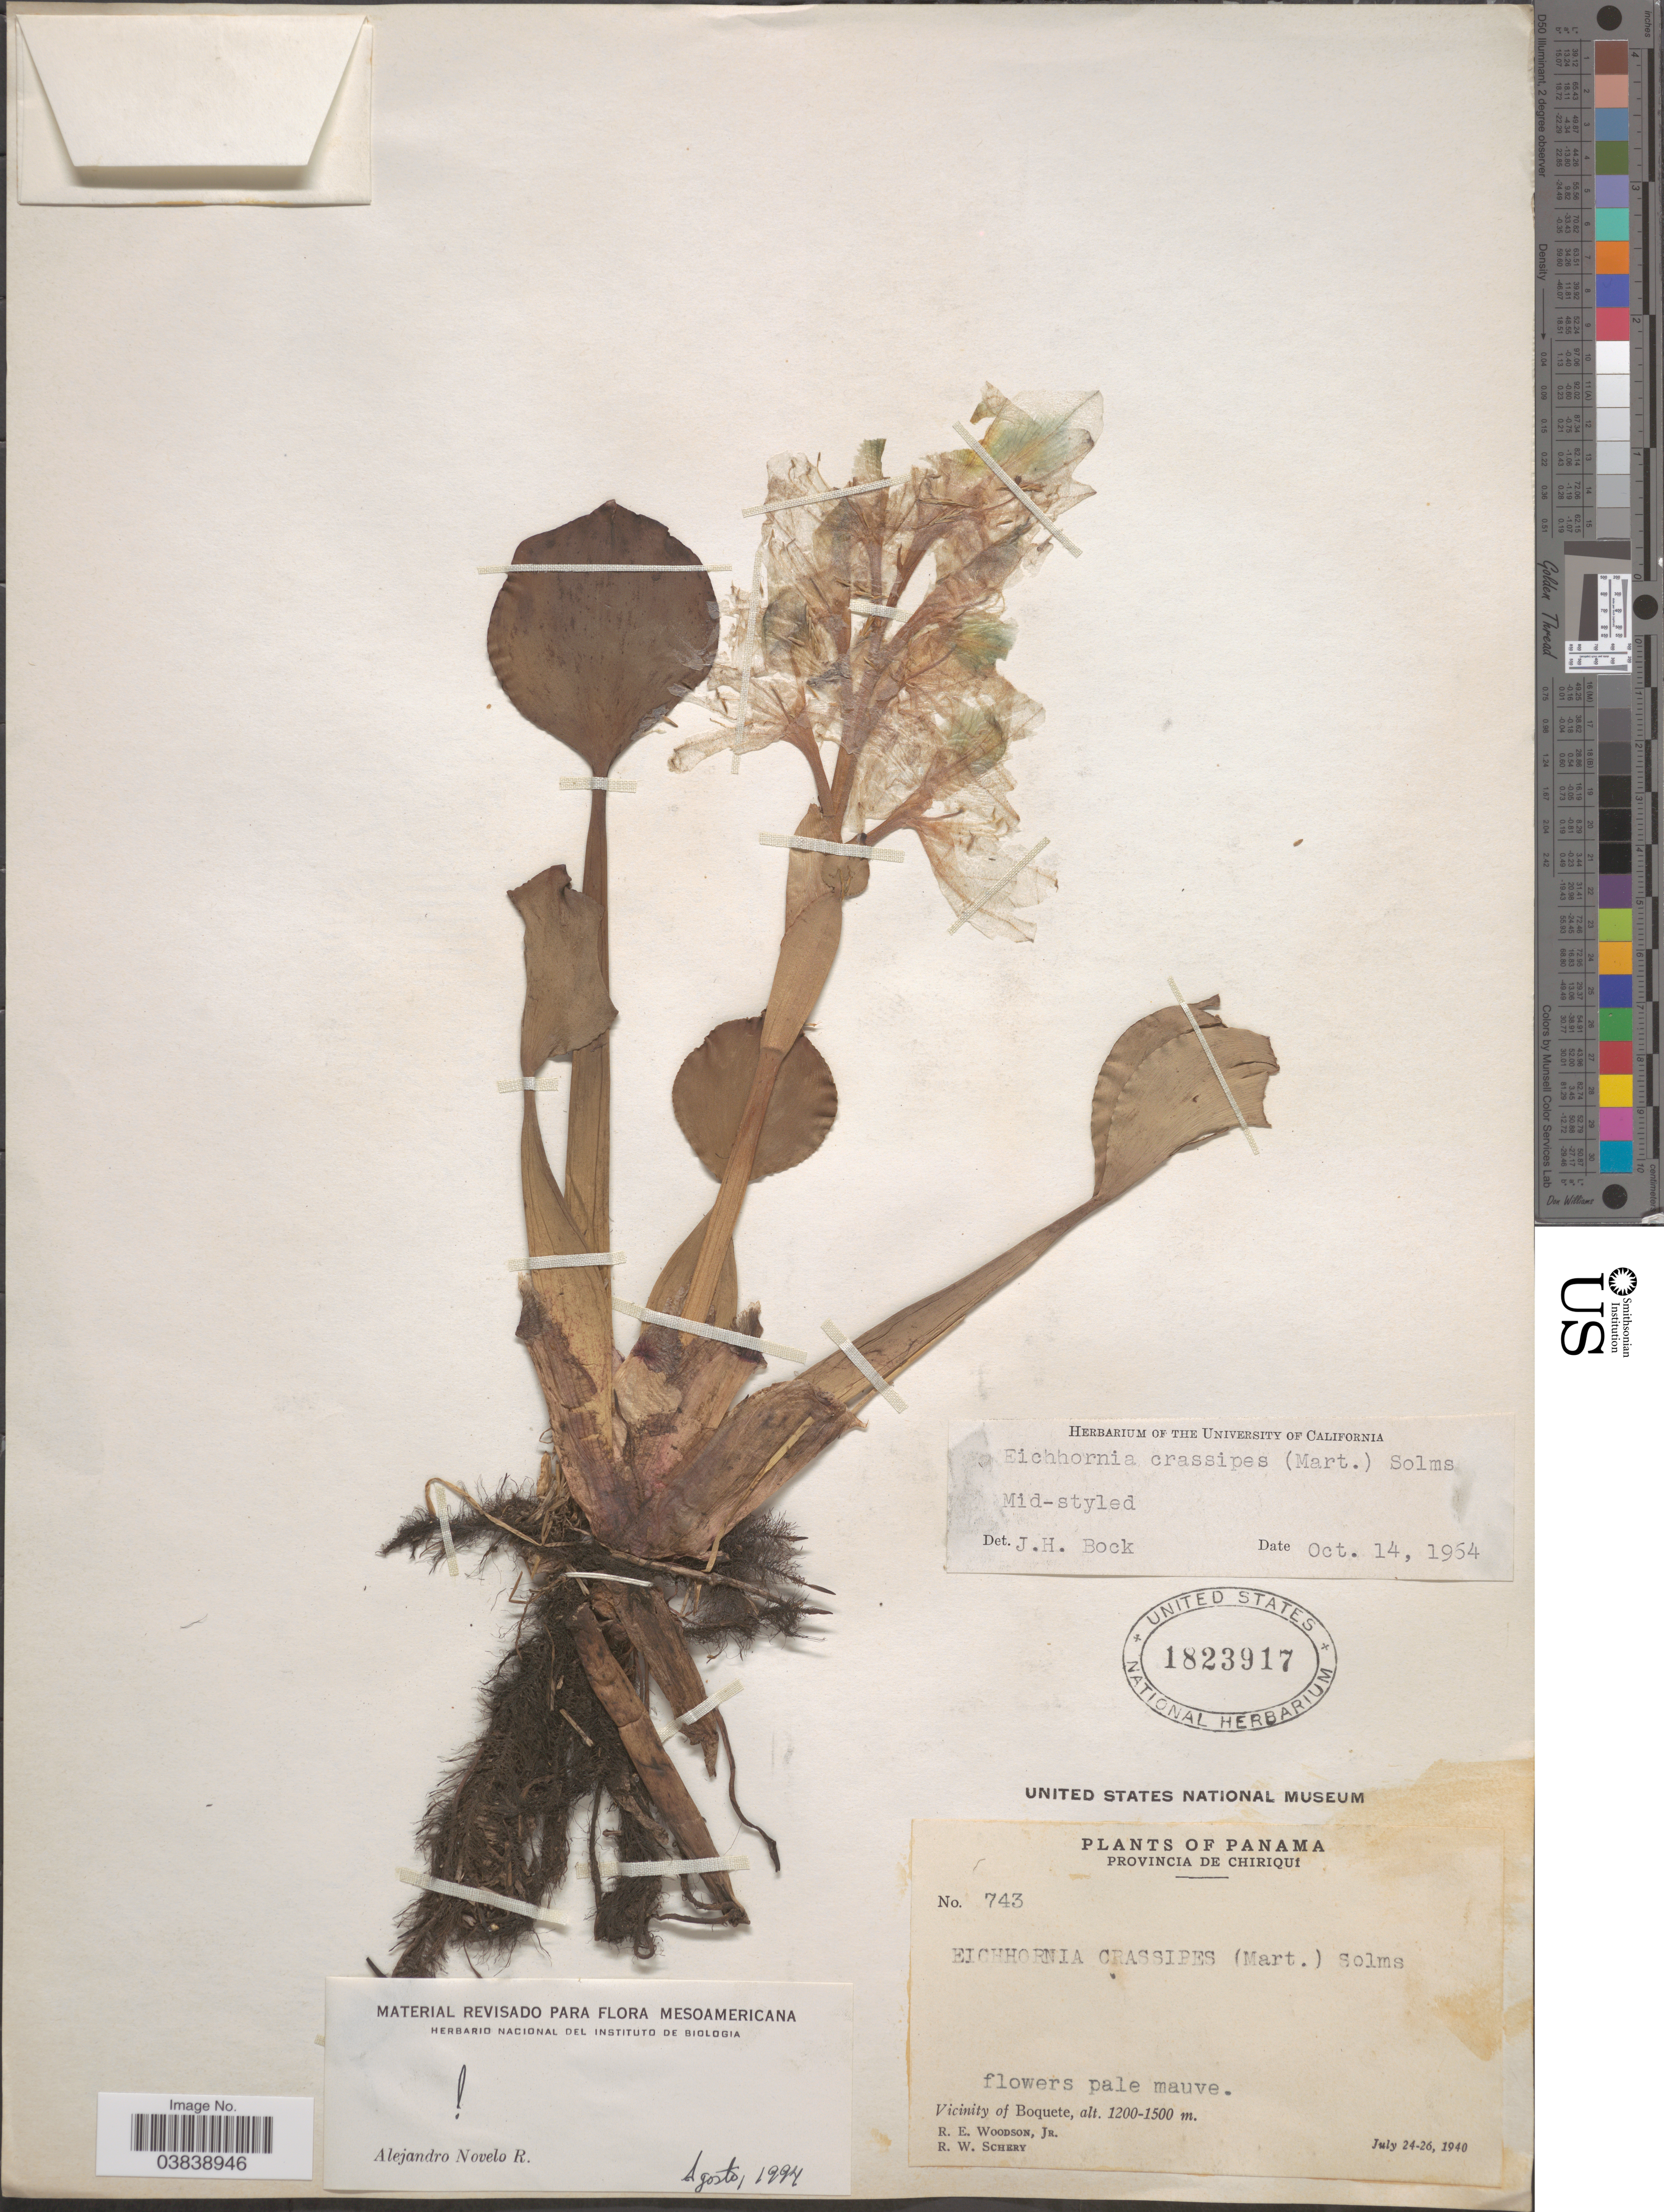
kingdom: Plantae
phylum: Tracheophyta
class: Liliopsida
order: Commelinales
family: Pontederiaceae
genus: Eichhornia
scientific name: Eichhornia crassipes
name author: (Mart.) Solms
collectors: R. E. Woodson & R. W. Schery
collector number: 743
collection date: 1940-07-24/1940-07-26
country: Panama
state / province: Chiriqui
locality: Vicinity of Boquete.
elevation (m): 1200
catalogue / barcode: US 1823917